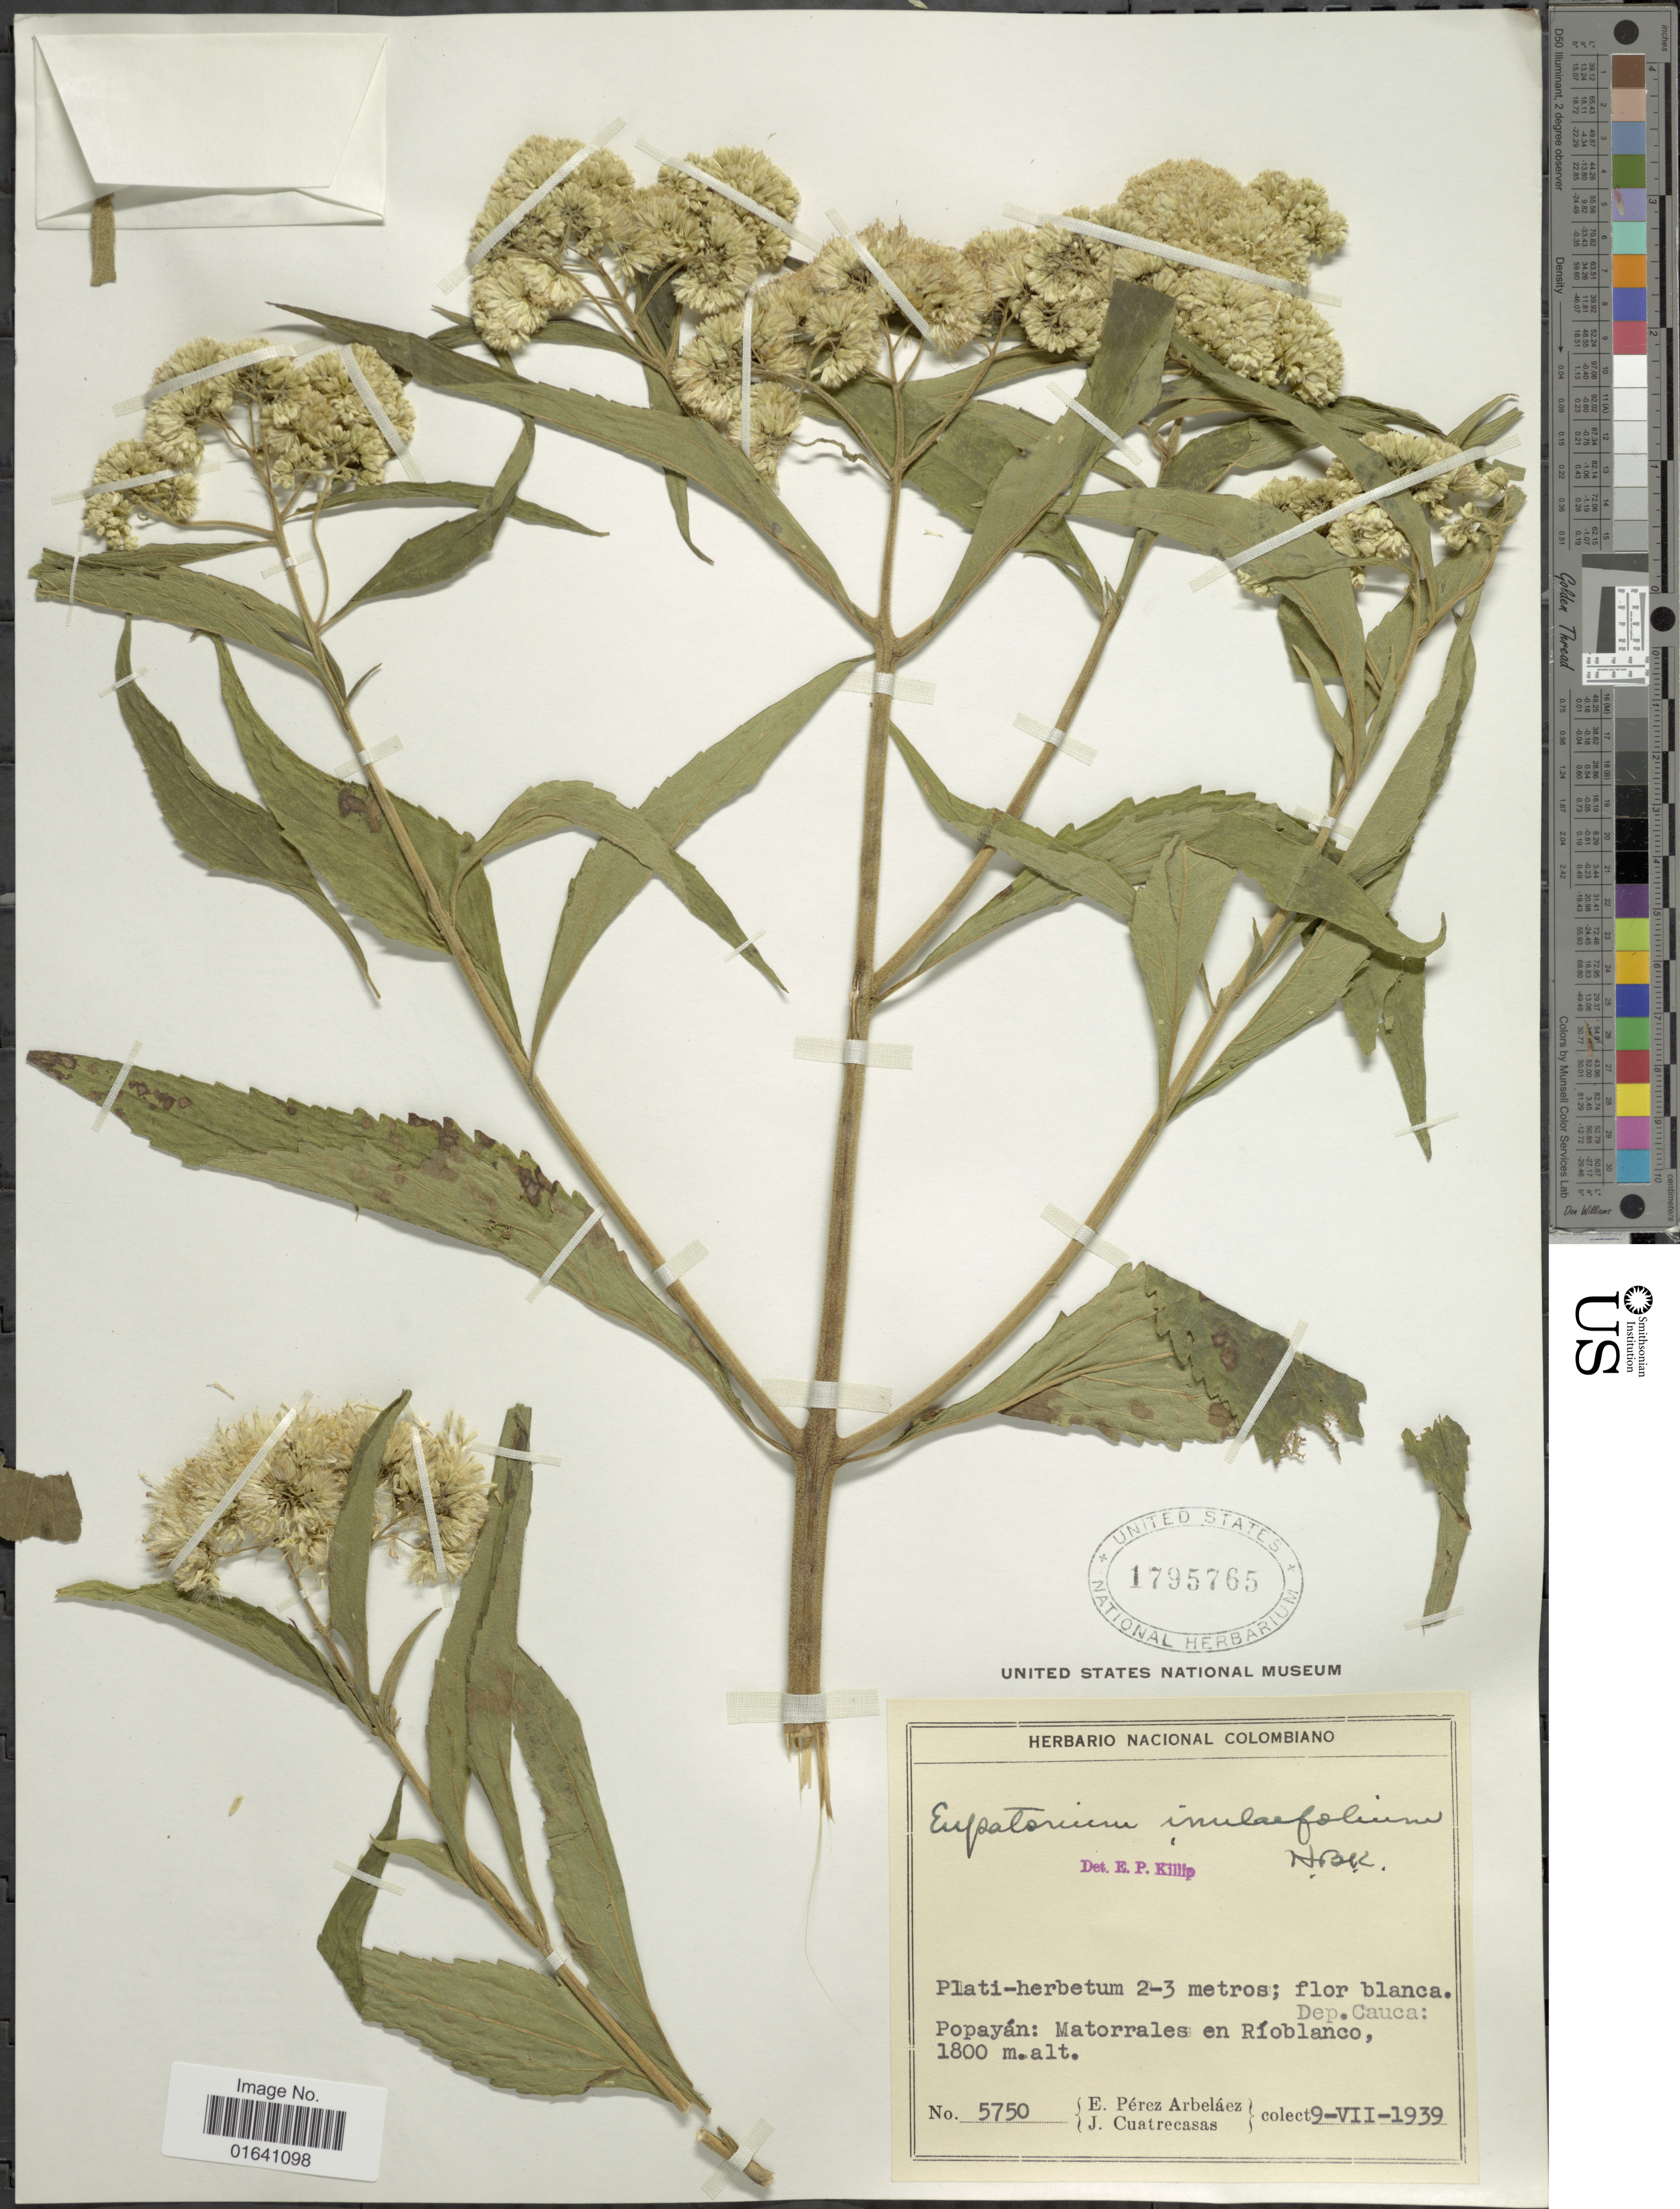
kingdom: Plantae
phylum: Tracheophyta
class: Magnoliopsida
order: Asterales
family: Asteraceae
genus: Austroeupatorium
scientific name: Austroeupatorium inulaefolium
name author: (Kunth) R.M. King & H. Rob.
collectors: E. Pérez Arbeláez & J. Cuatrecasas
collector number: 5750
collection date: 1939-07-09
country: Colombia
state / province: Cauca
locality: Dep. Cauca: Popayán: Matorrales en Ríoblanco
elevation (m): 1800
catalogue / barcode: US 1795765